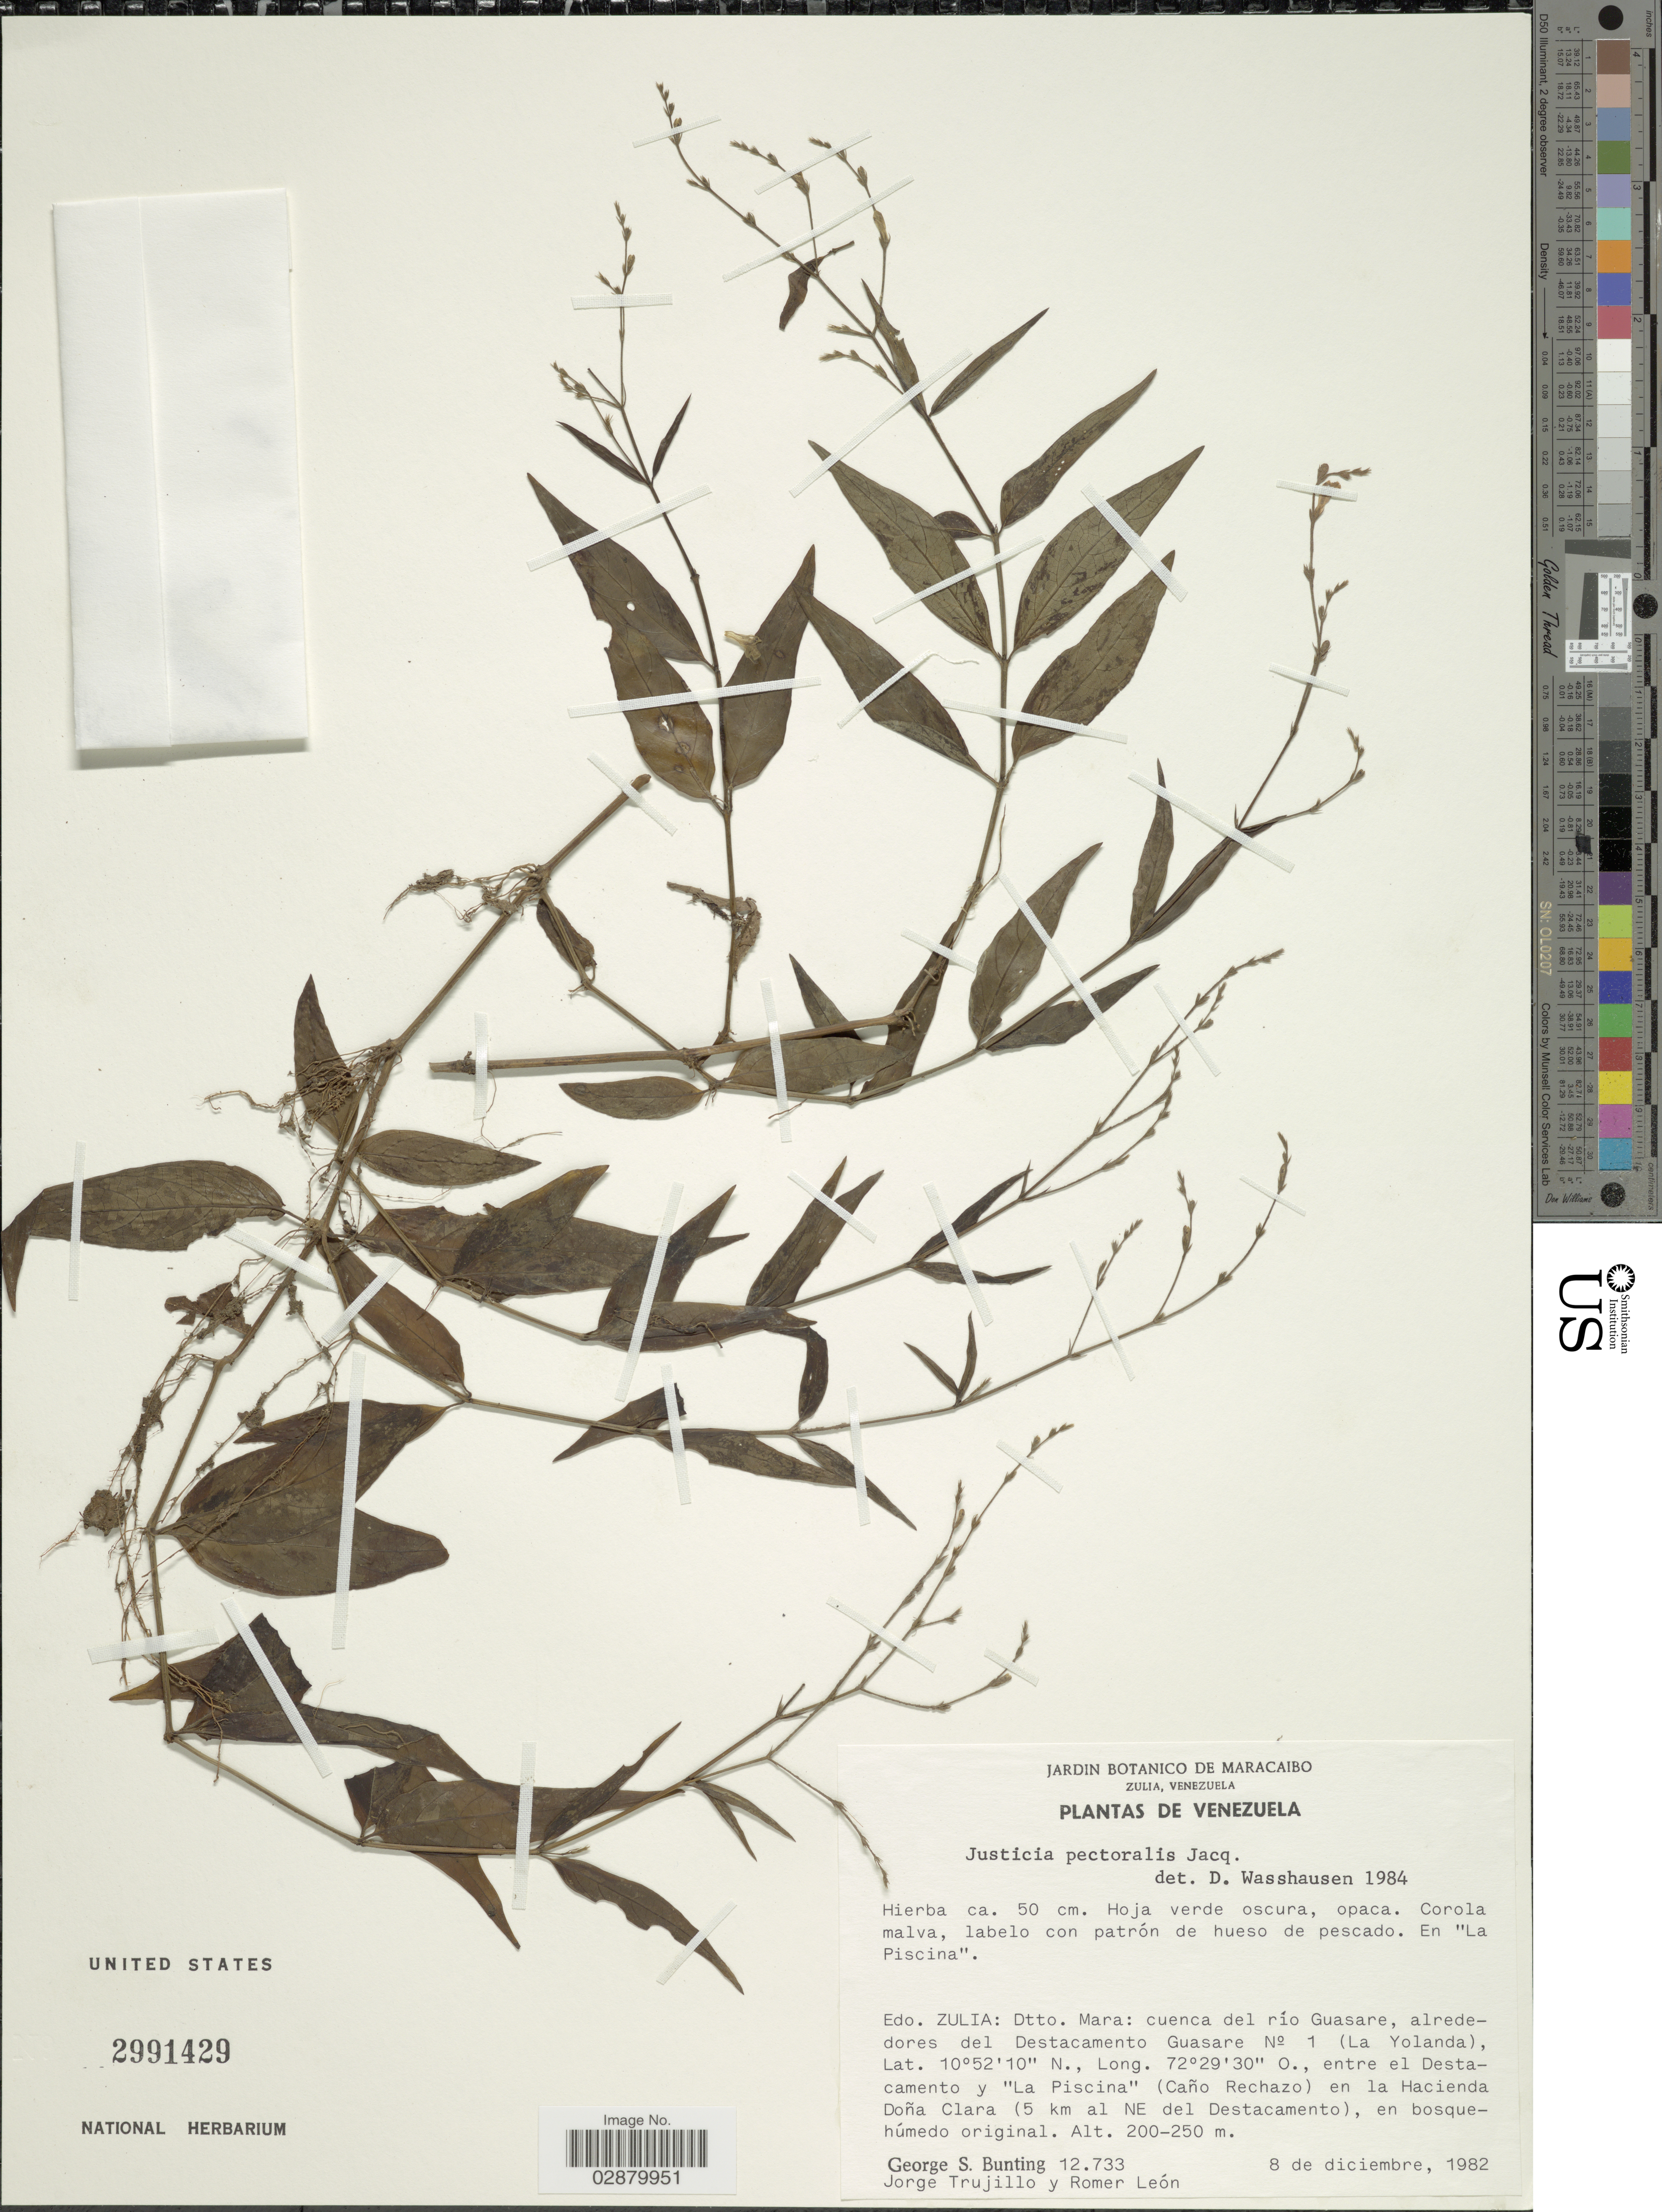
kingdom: Plantae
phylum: Tracheophyta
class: Magnoliopsida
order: Lamiales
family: Acanthaceae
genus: Justicia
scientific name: Justicia pectoralis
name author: Jacq.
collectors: G. S. Bunting, J. Trujillo & R. León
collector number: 12733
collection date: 1982-12-08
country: Venezuela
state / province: Zulia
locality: Dtto. Mara: cuenca del río Guasare, alrededores del Destacamento Guasare N° (La Yolanda), entre el Destacamento y "La Piscina"(Caño Rechazo) en la Hacienda Doña Clara (5 km al NE del Destacamento).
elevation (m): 200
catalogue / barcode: US 2991429